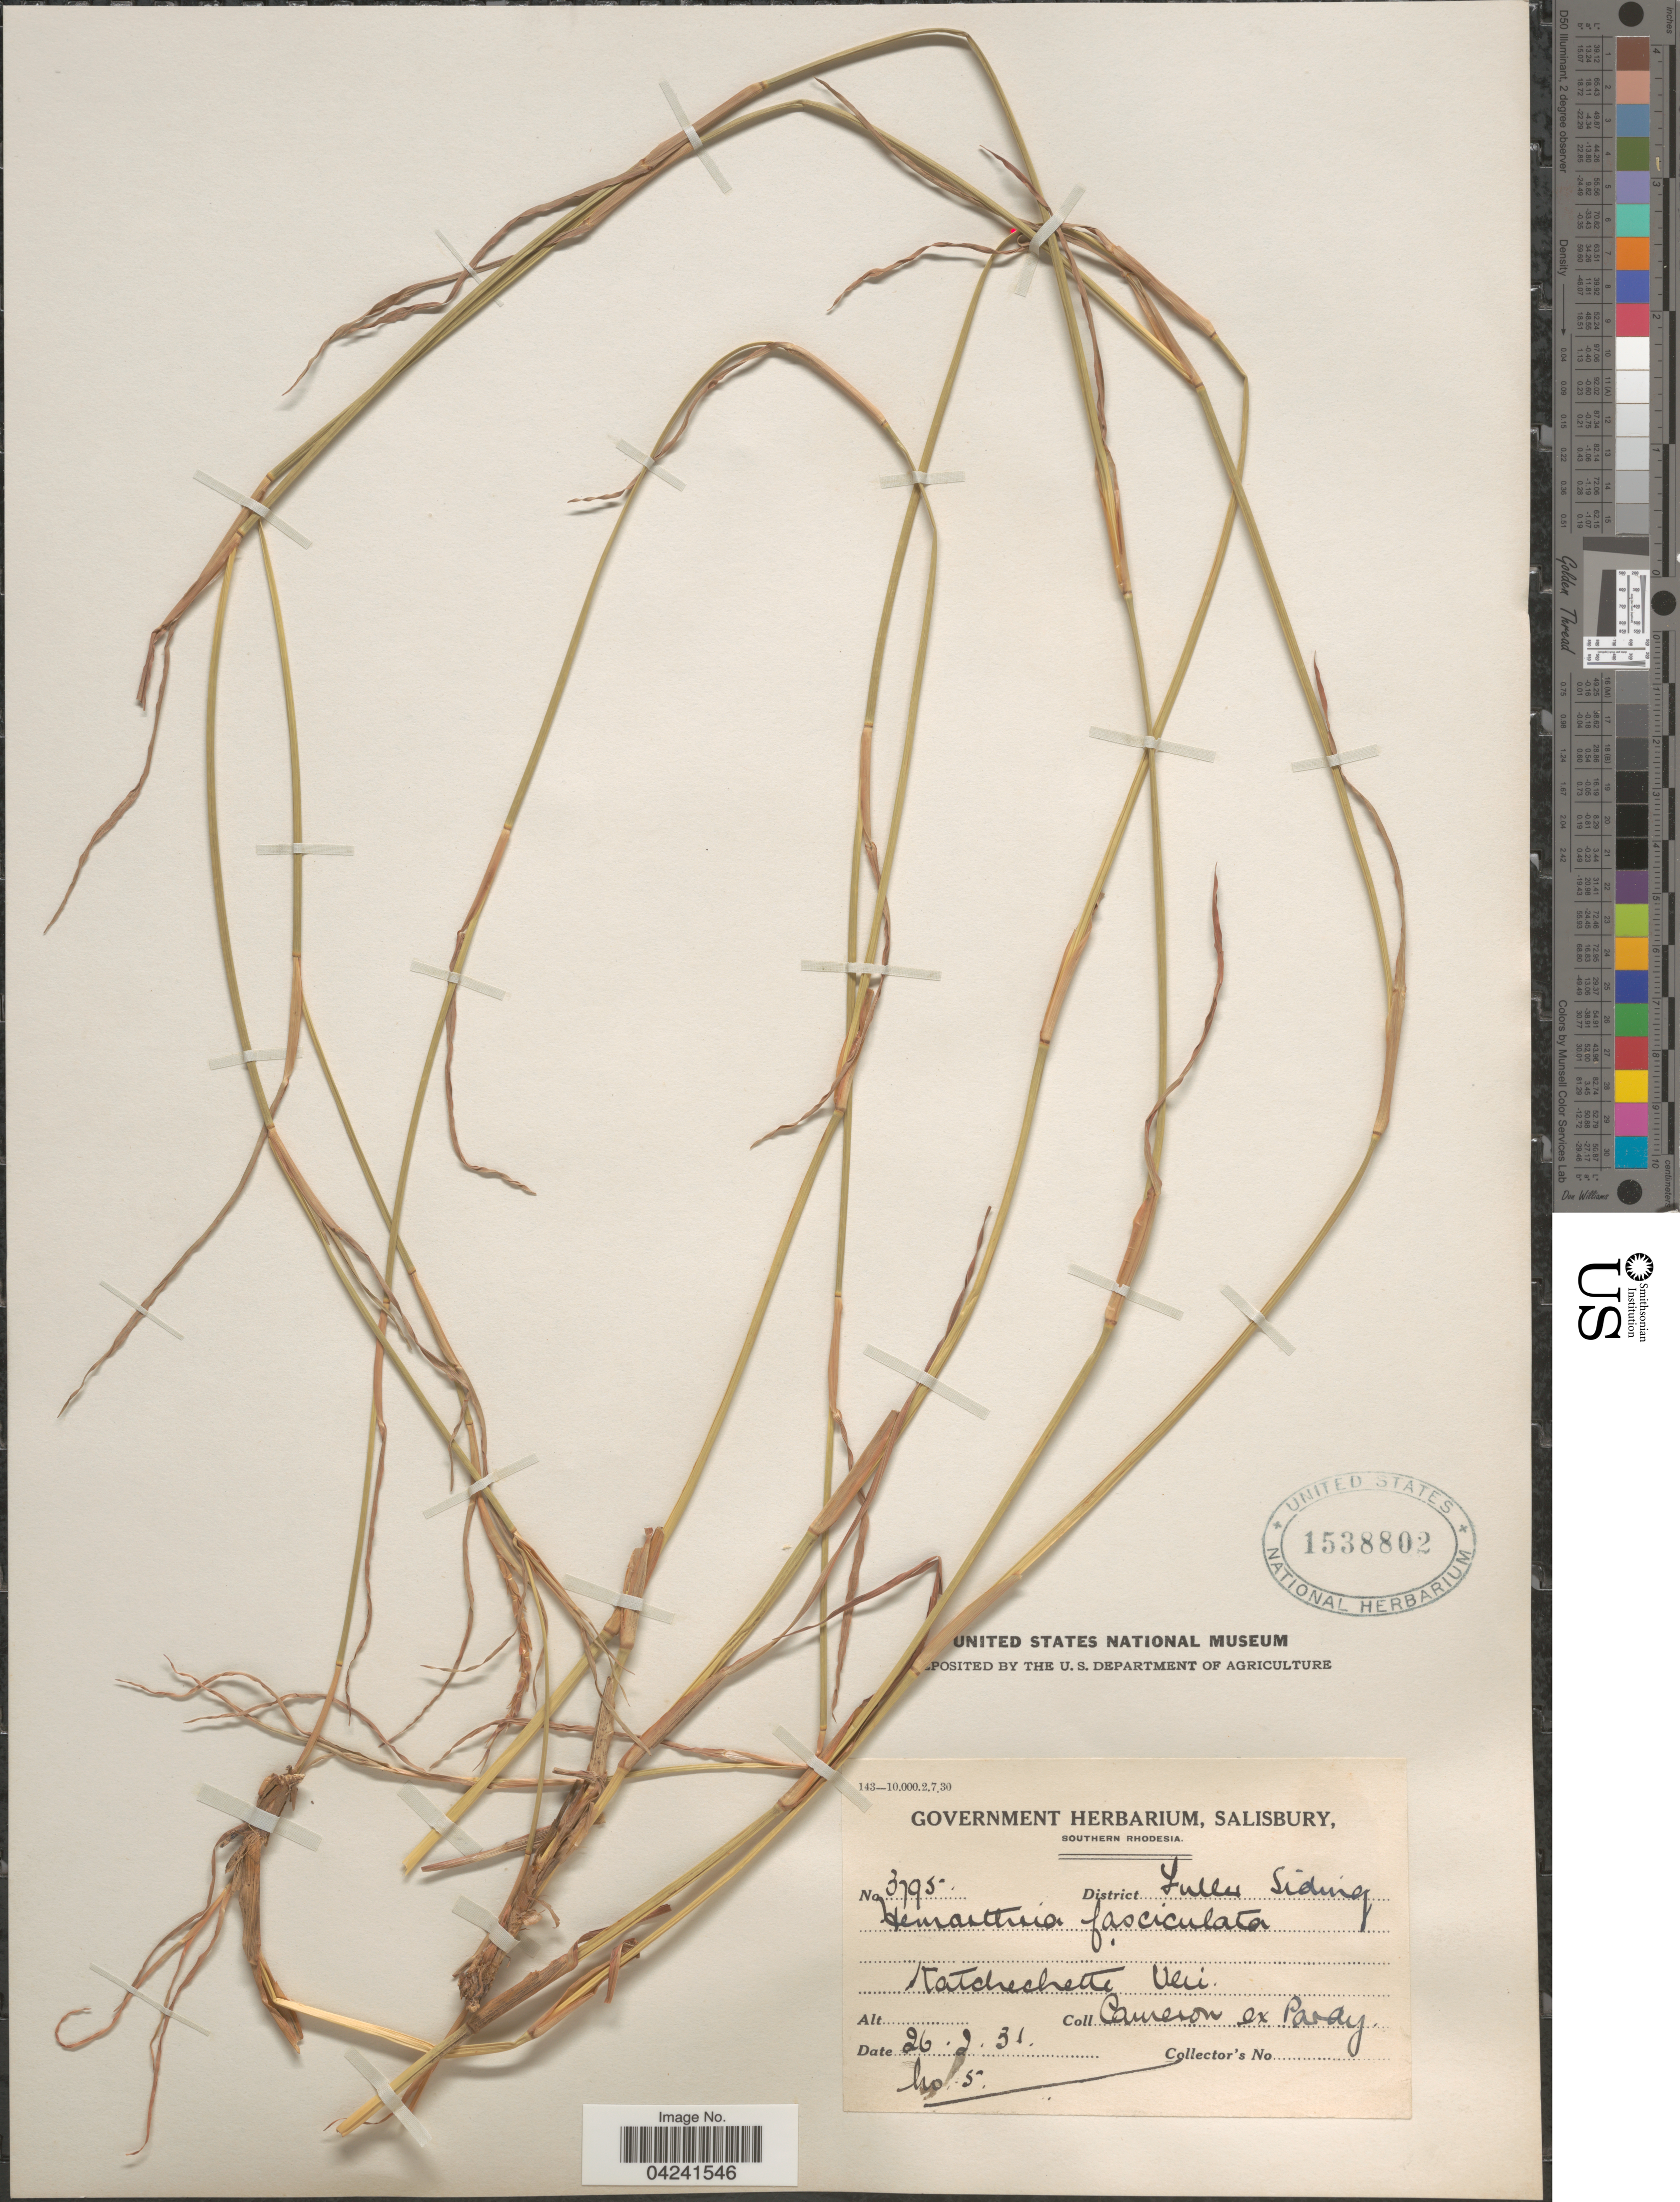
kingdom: Plantae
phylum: Tracheophyta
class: Liliopsida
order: Poales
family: Poaceae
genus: Hemarthria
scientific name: Hemarthria altissima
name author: (Poir.) Stapf & C. E. Hubb.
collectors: -. Cameron & Pardy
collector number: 5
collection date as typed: Transcribed d/m/y: 26/2/31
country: Zimbabwe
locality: Southern Rhodesia. Katchechette Vlei.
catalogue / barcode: US 1538802